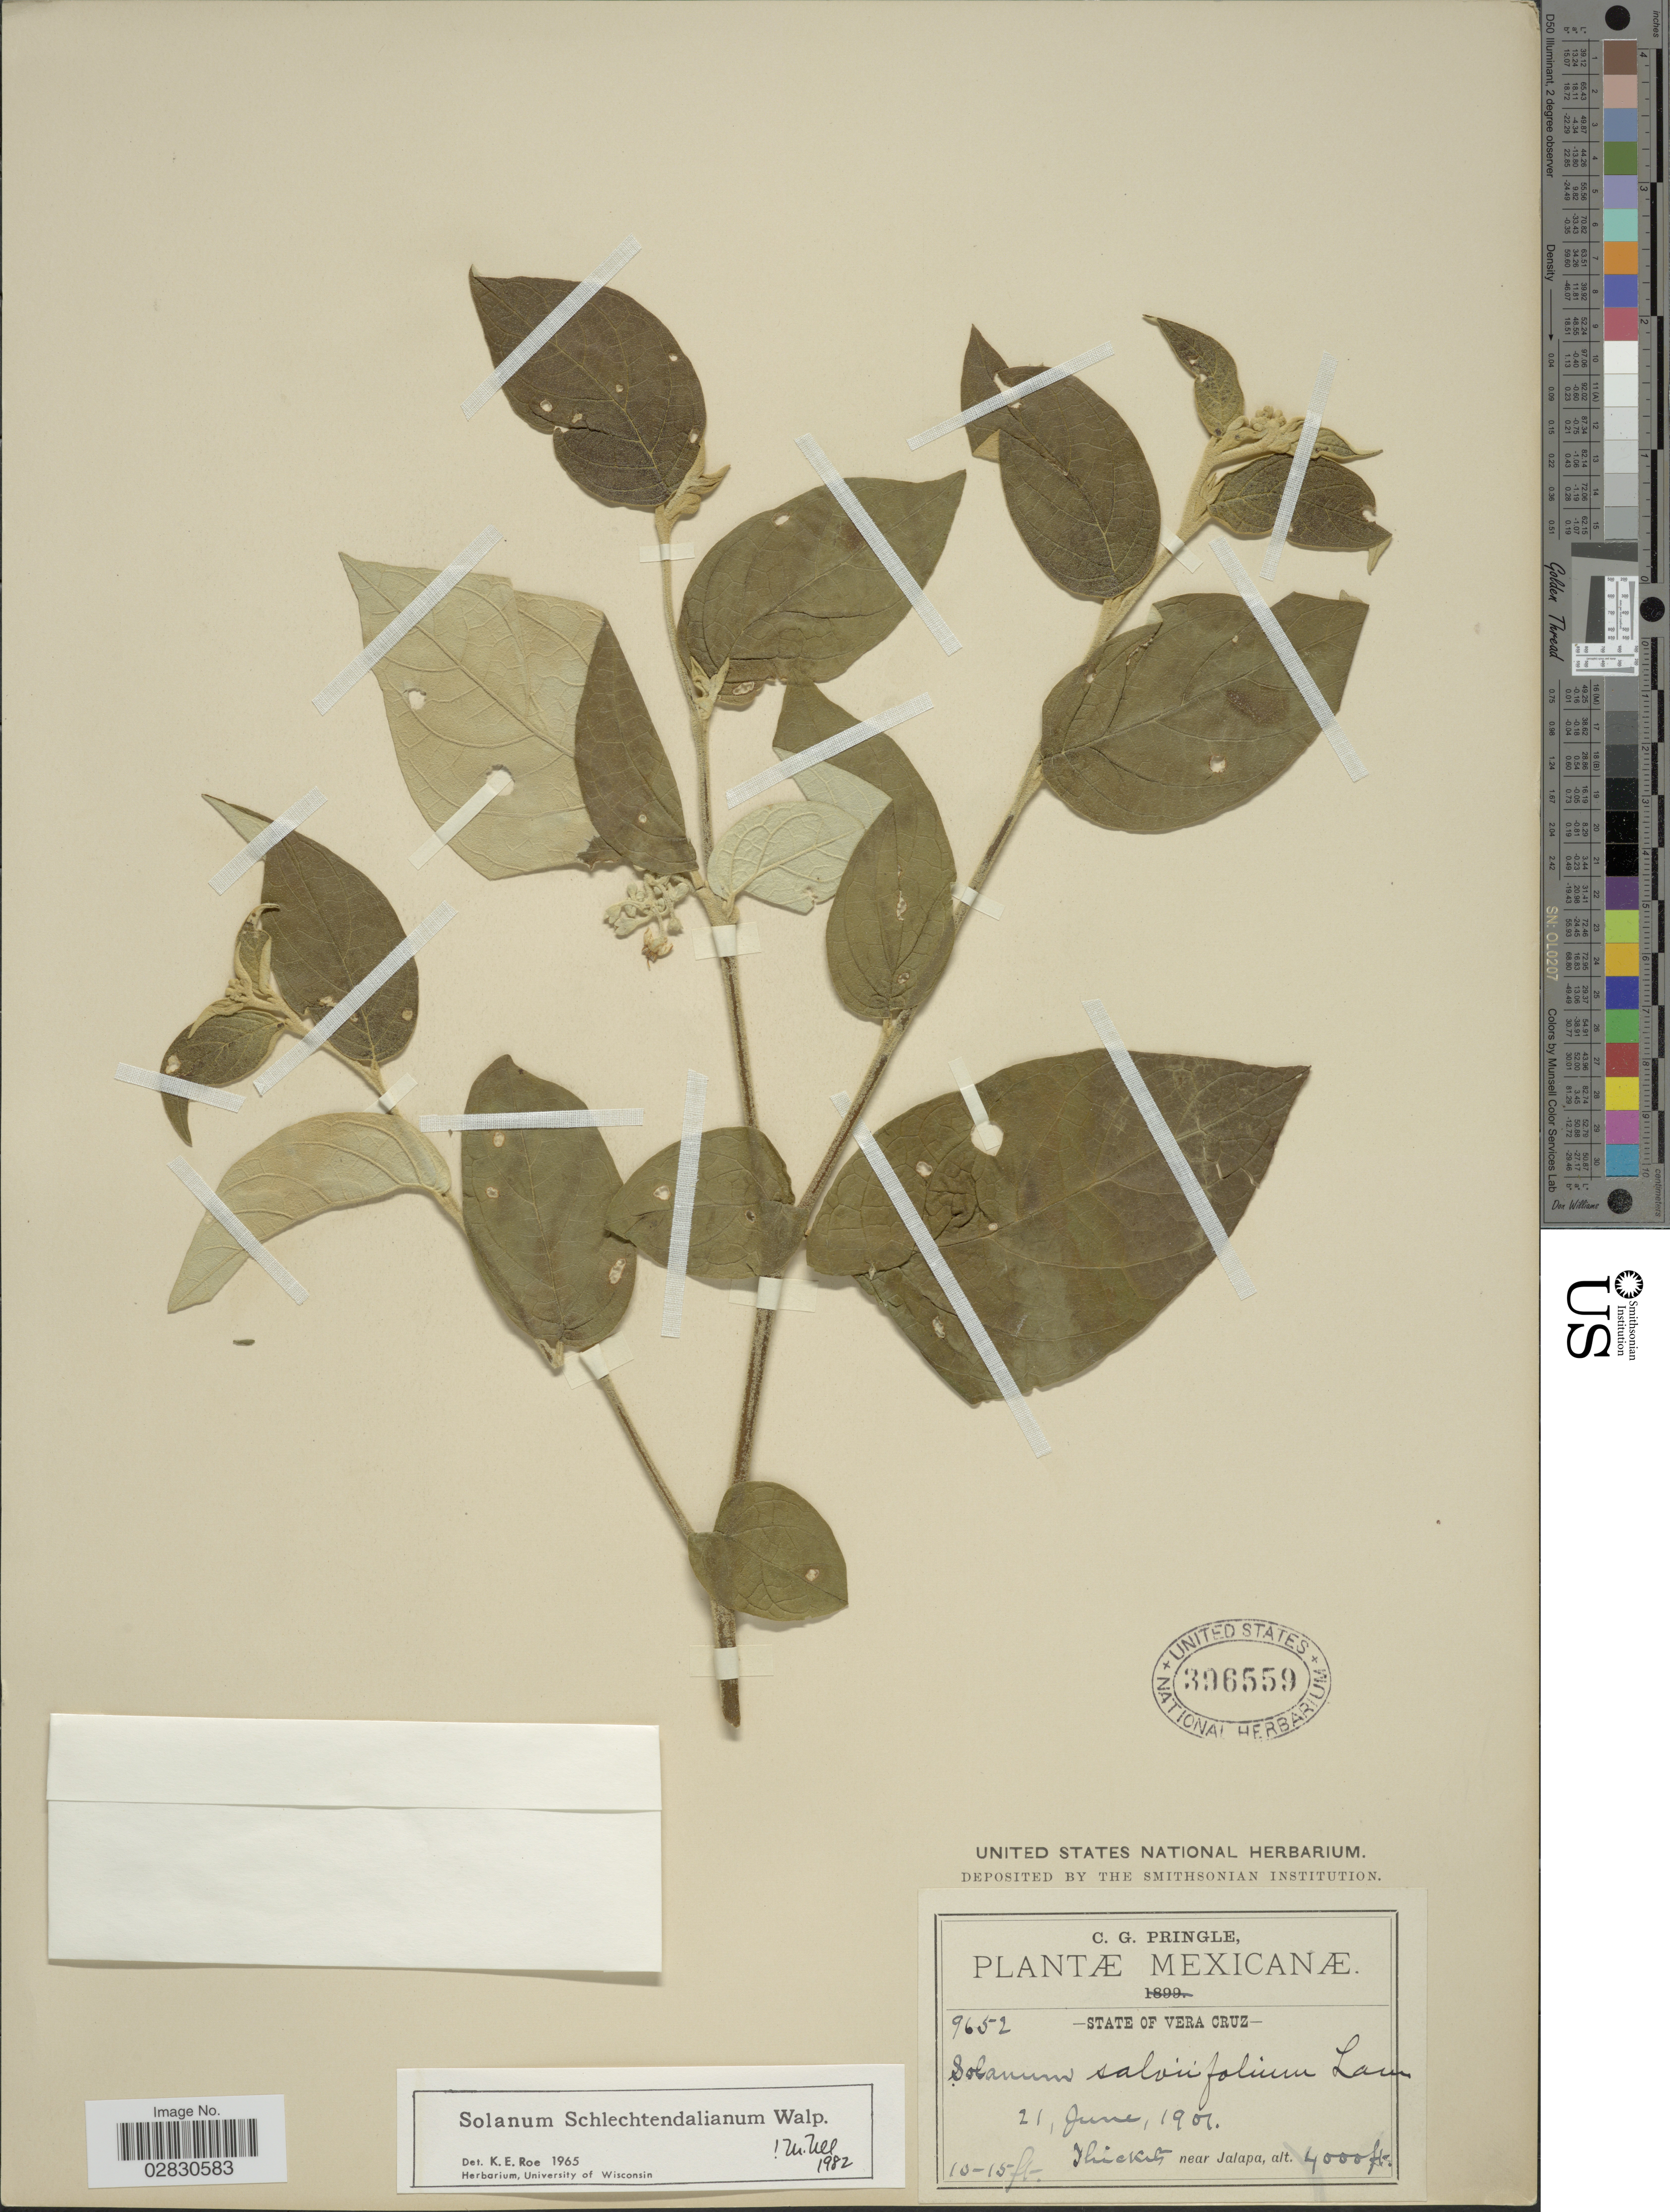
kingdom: Plantae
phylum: Tracheophyta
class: Magnoliopsida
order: Solanales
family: Solanaceae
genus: Solanum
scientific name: Solanum schlechtendalianum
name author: Walp.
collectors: C. G. Pringle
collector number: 9652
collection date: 1901-06-21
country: Mexico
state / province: Veracruz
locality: Vera Cruz. Thickets, near Jalapa.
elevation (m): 1219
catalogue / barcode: US 396559